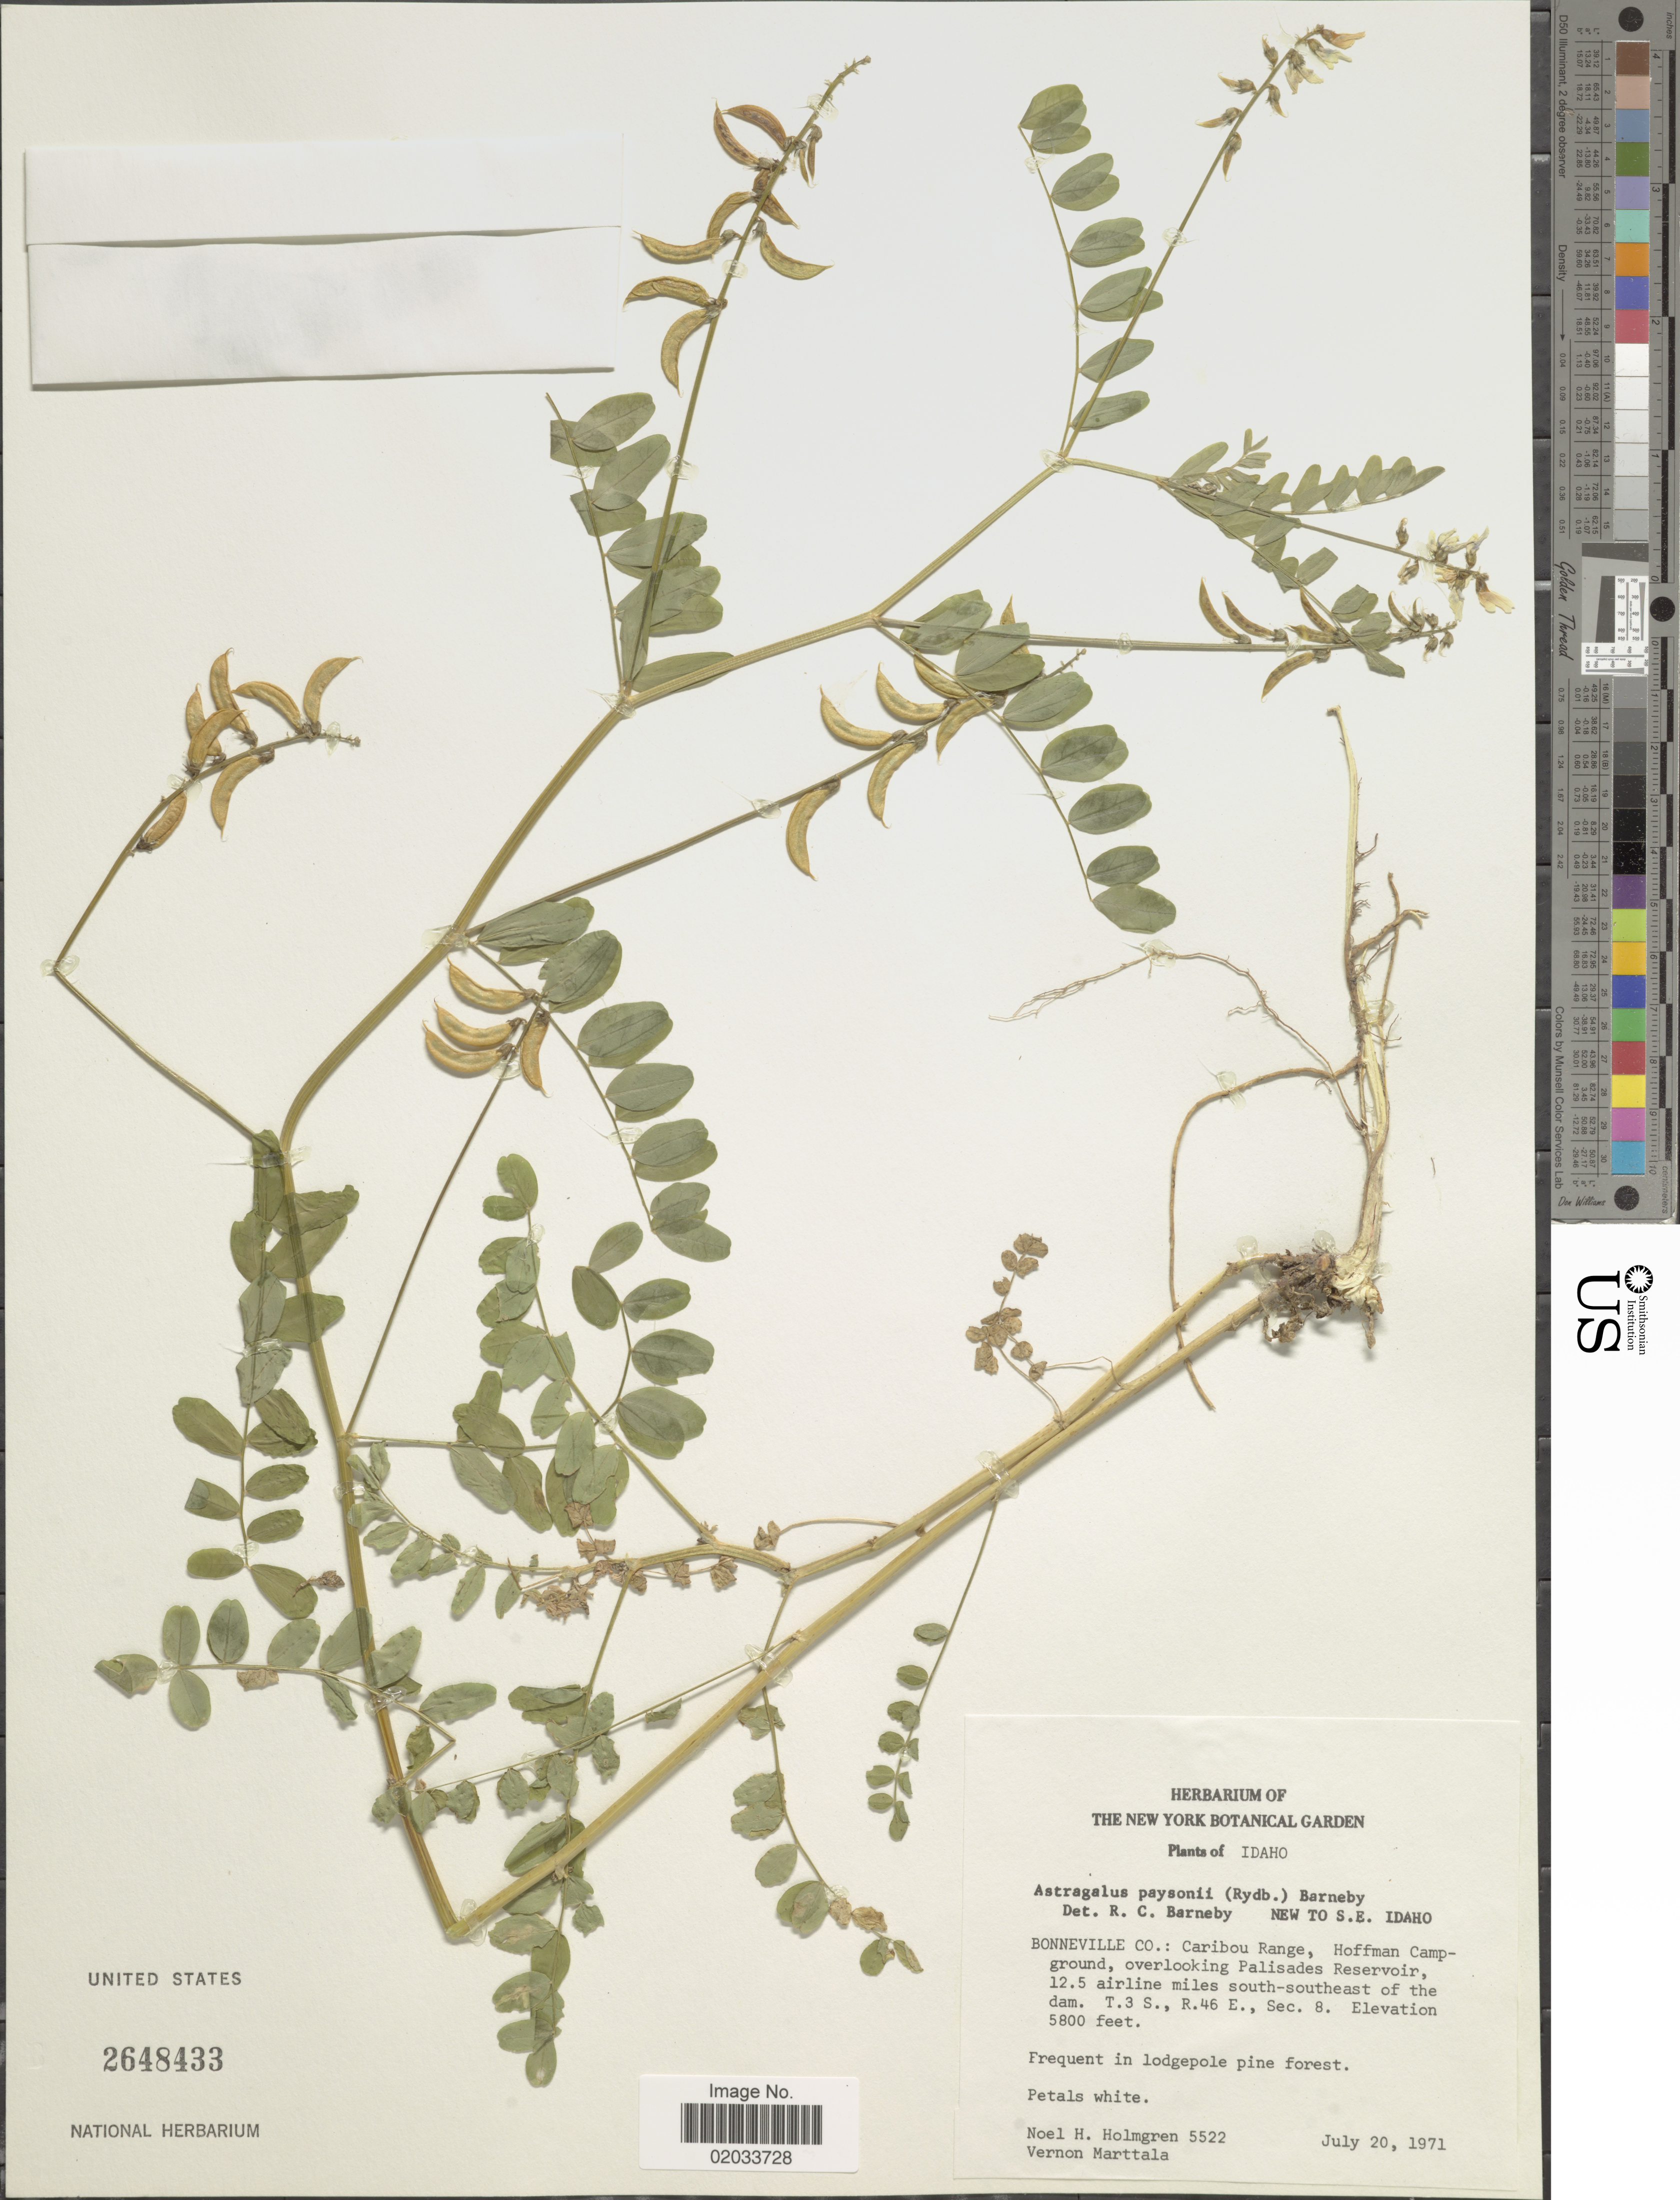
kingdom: Plantae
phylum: Tracheophyta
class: Magnoliopsida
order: Fabales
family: Fabaceae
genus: Astragalus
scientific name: Astragalus paysonii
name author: (Rydb.) Barneby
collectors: N. H. Holmgren & V. Marttala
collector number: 5522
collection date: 1971-07-20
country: United States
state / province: Idaho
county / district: Bonneville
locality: Caribou Range, Hoffman Campground, overlooking Paliades Reservoir, 12.5 airline miles south-southeast of the dam. T. 3 S. , R. 46 E., Sec. 8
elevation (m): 1768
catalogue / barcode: US 2648433